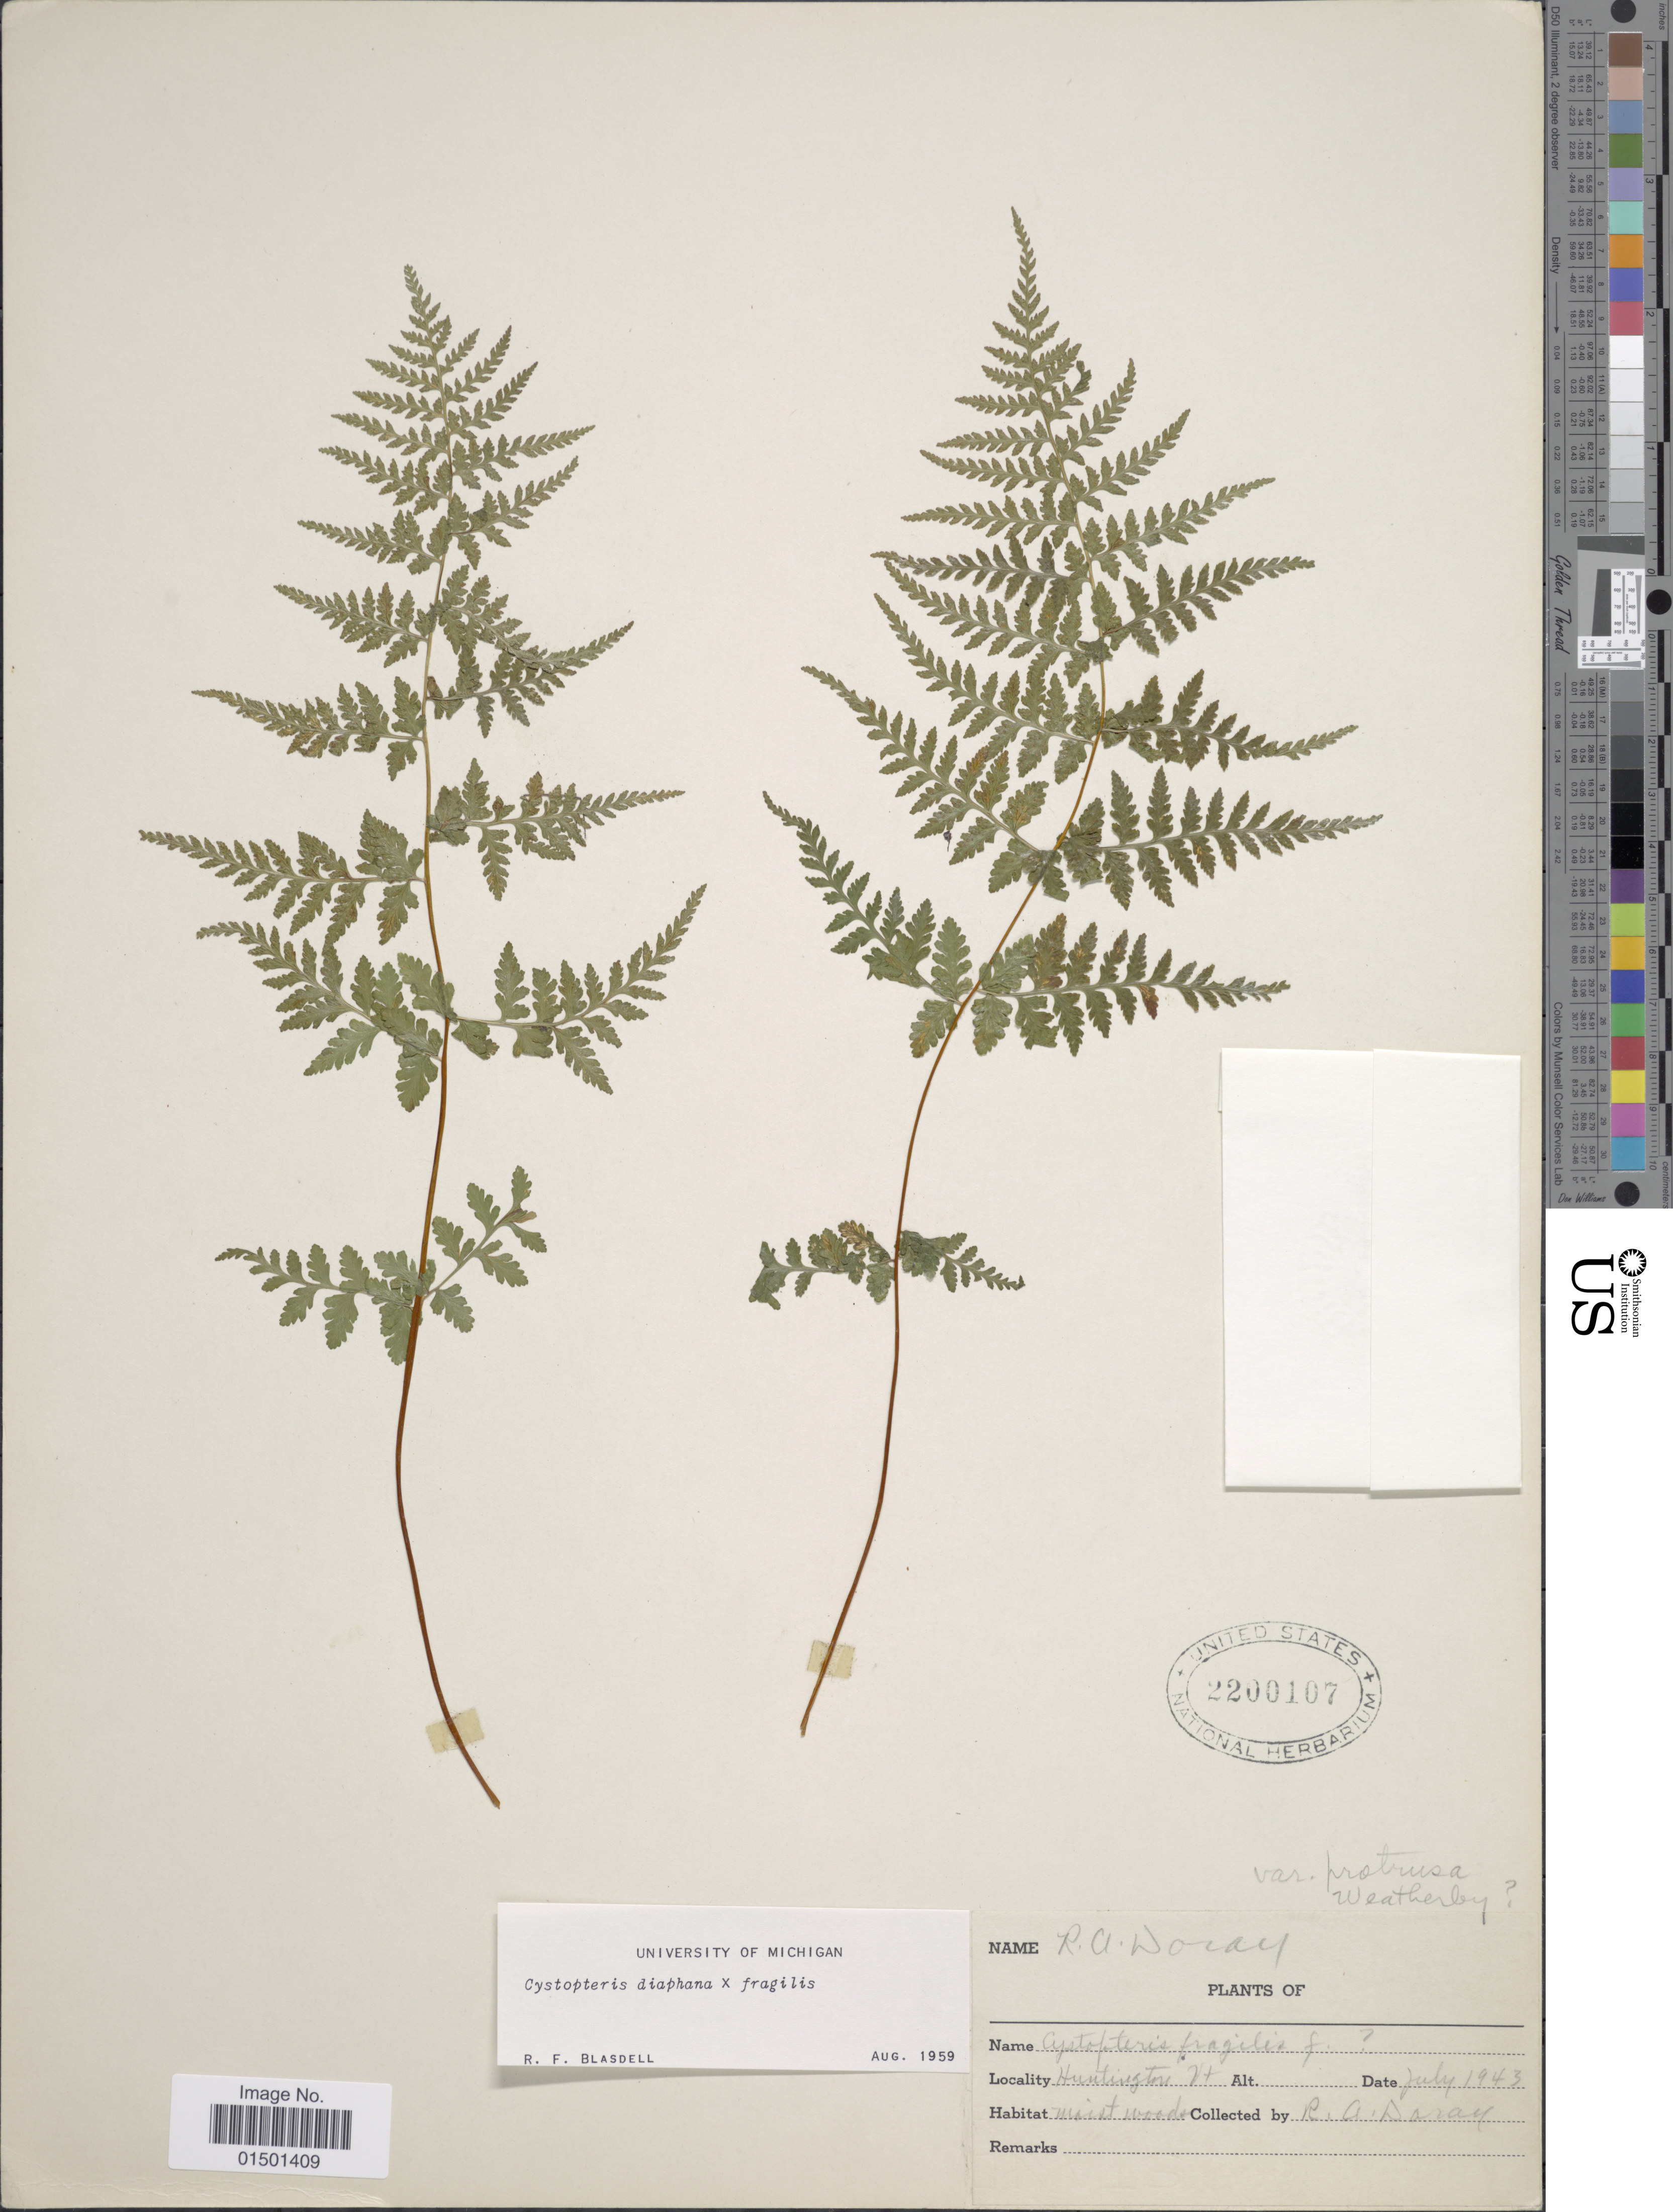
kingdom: Plantae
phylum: Tracheophyta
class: Polypodiopsida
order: Polypodiales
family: Cystopteridaceae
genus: Cystopteris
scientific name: Cystopteris diaphana x C. fragilis (L.) Bernh.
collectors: R. Doray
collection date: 1943-07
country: United States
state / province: Vermont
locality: Huntington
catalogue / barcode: US 2200107